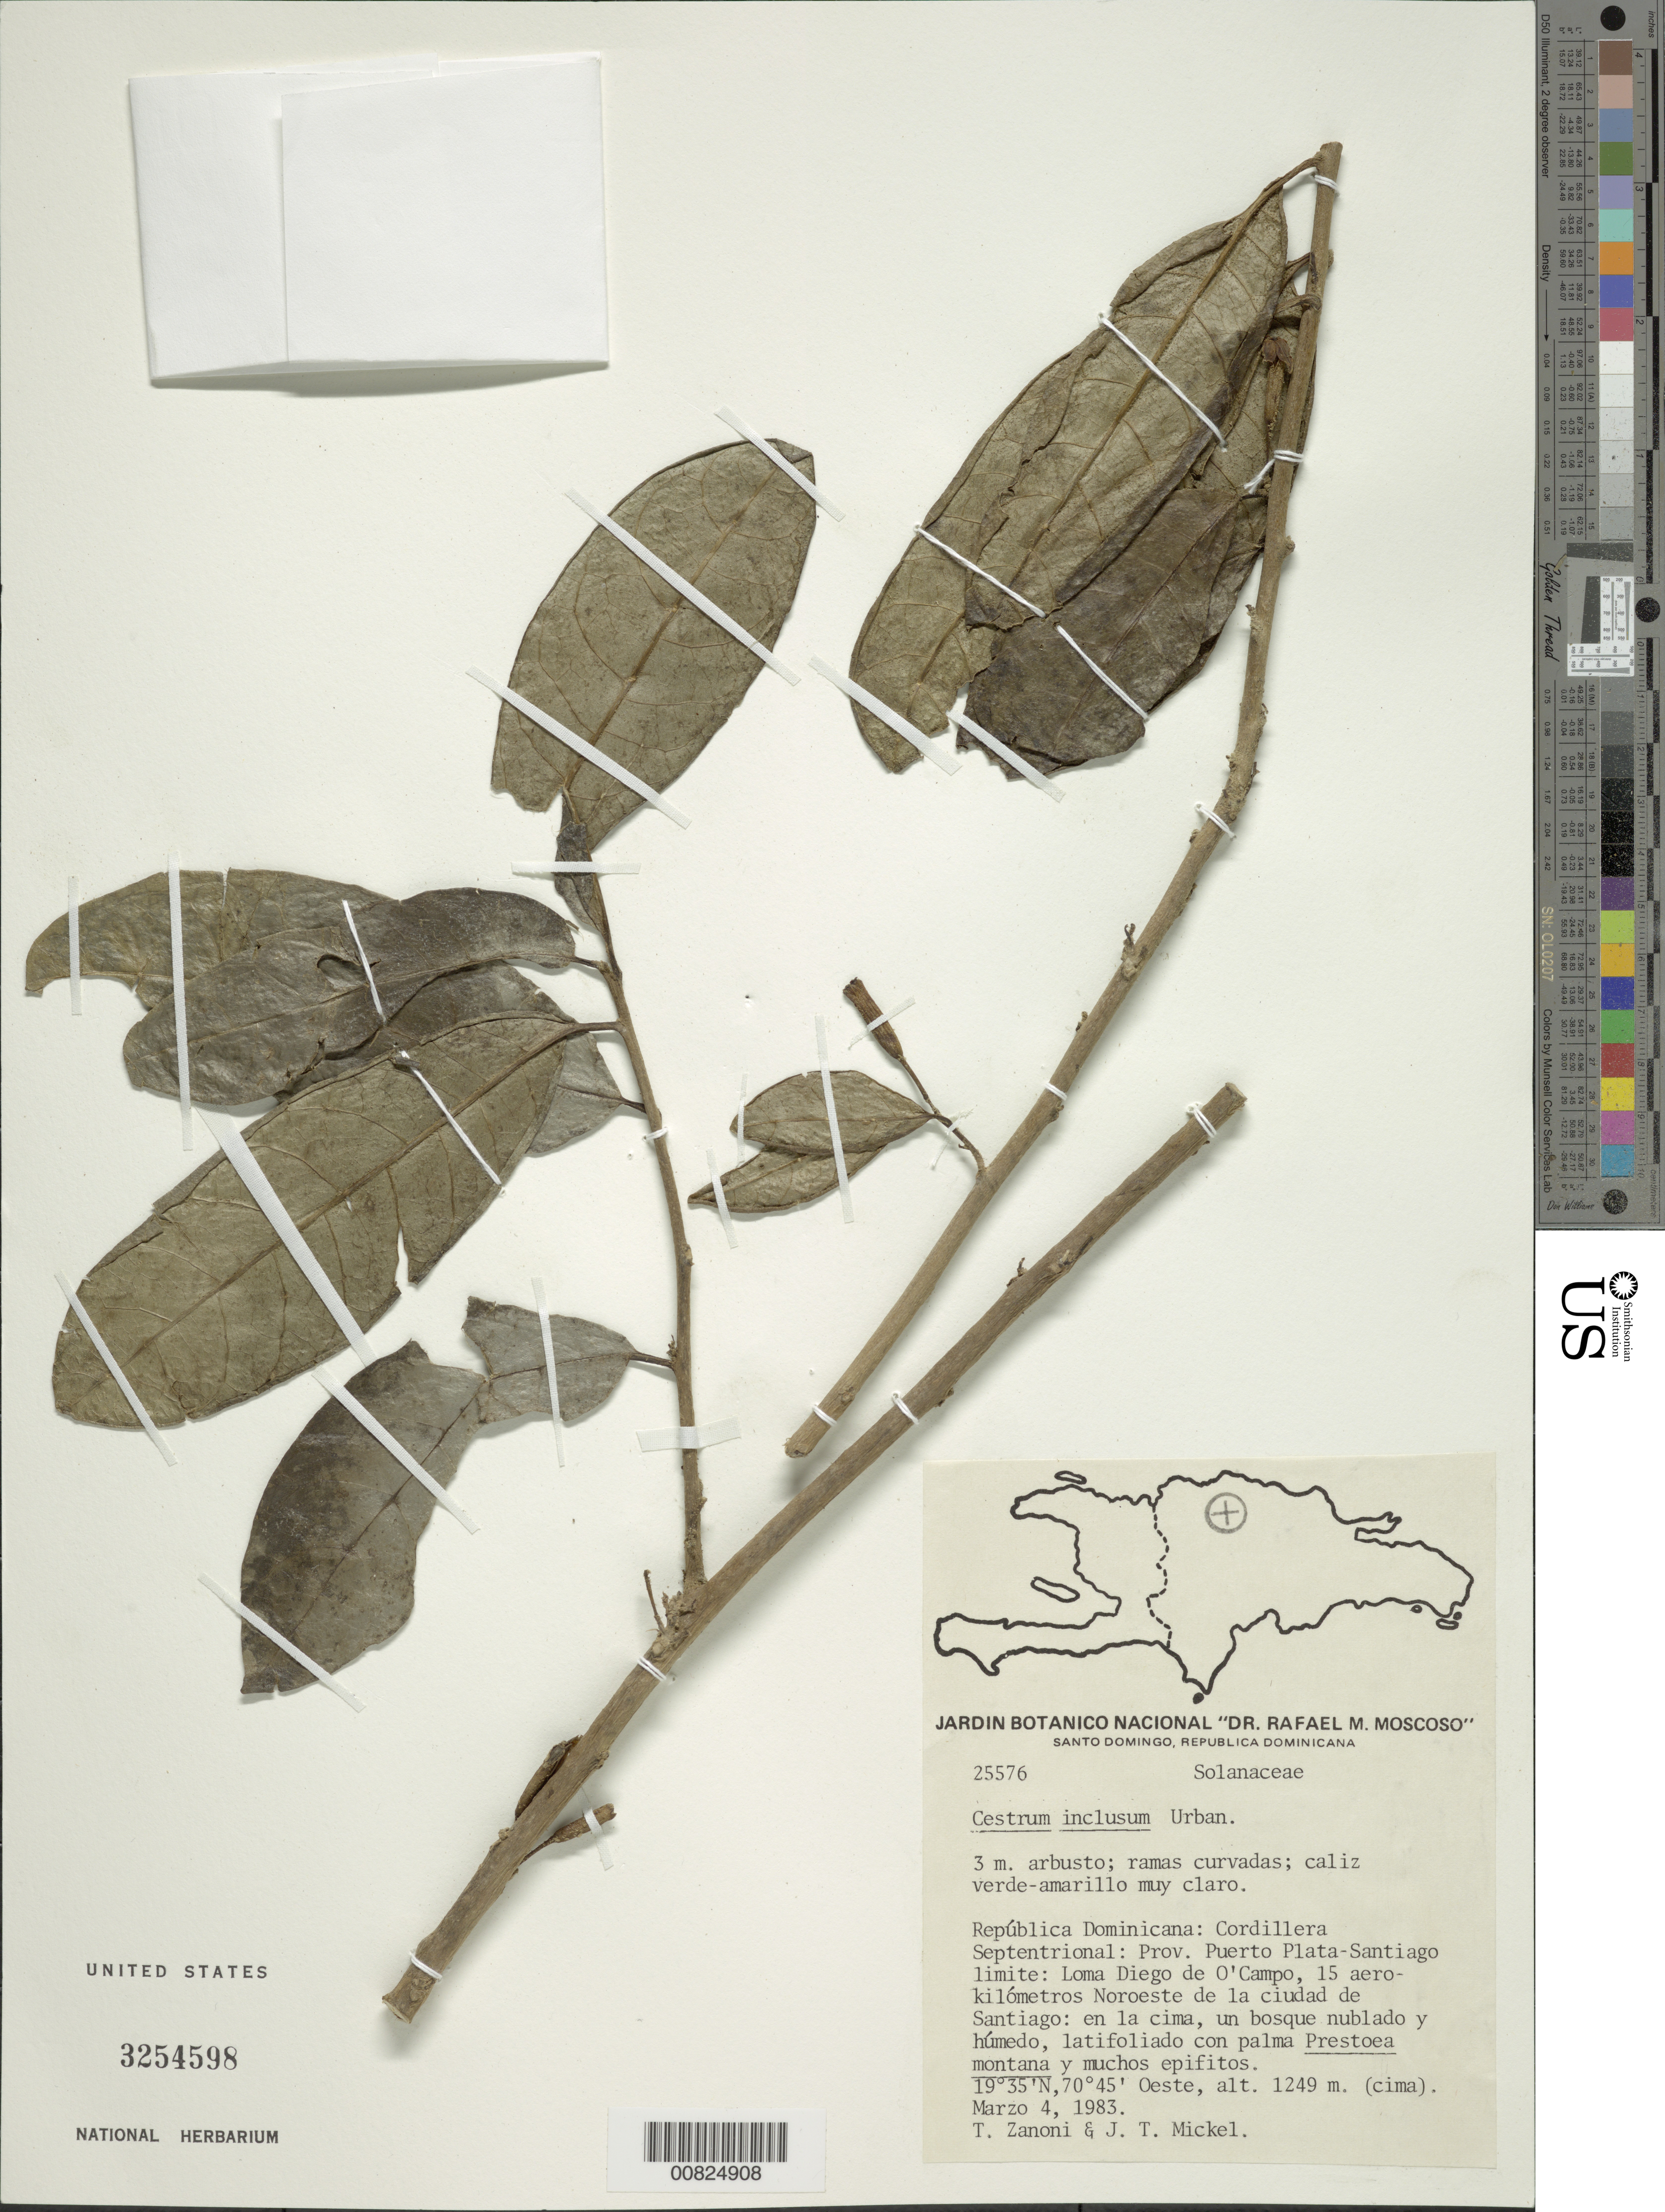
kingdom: Plantae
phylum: Tracheophyta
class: Magnoliopsida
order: Solanales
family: Solanaceae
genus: Cestrum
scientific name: Cestrum inclusum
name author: Urb.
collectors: T. A. Zanoni & J. T. Mickel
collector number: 25576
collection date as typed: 04 Mar 1983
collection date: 1983-03-04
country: Dominican Republic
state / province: Puerto Plata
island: Hispaniola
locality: Cordillera Septentrional. Puerto Plata - Santiago limite. Loma Diego de O'Campo, 15 aero-km NE de la ciudad de Santago.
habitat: En la cima de un bosque nublado y húmedo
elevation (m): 1249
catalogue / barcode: US 3254598